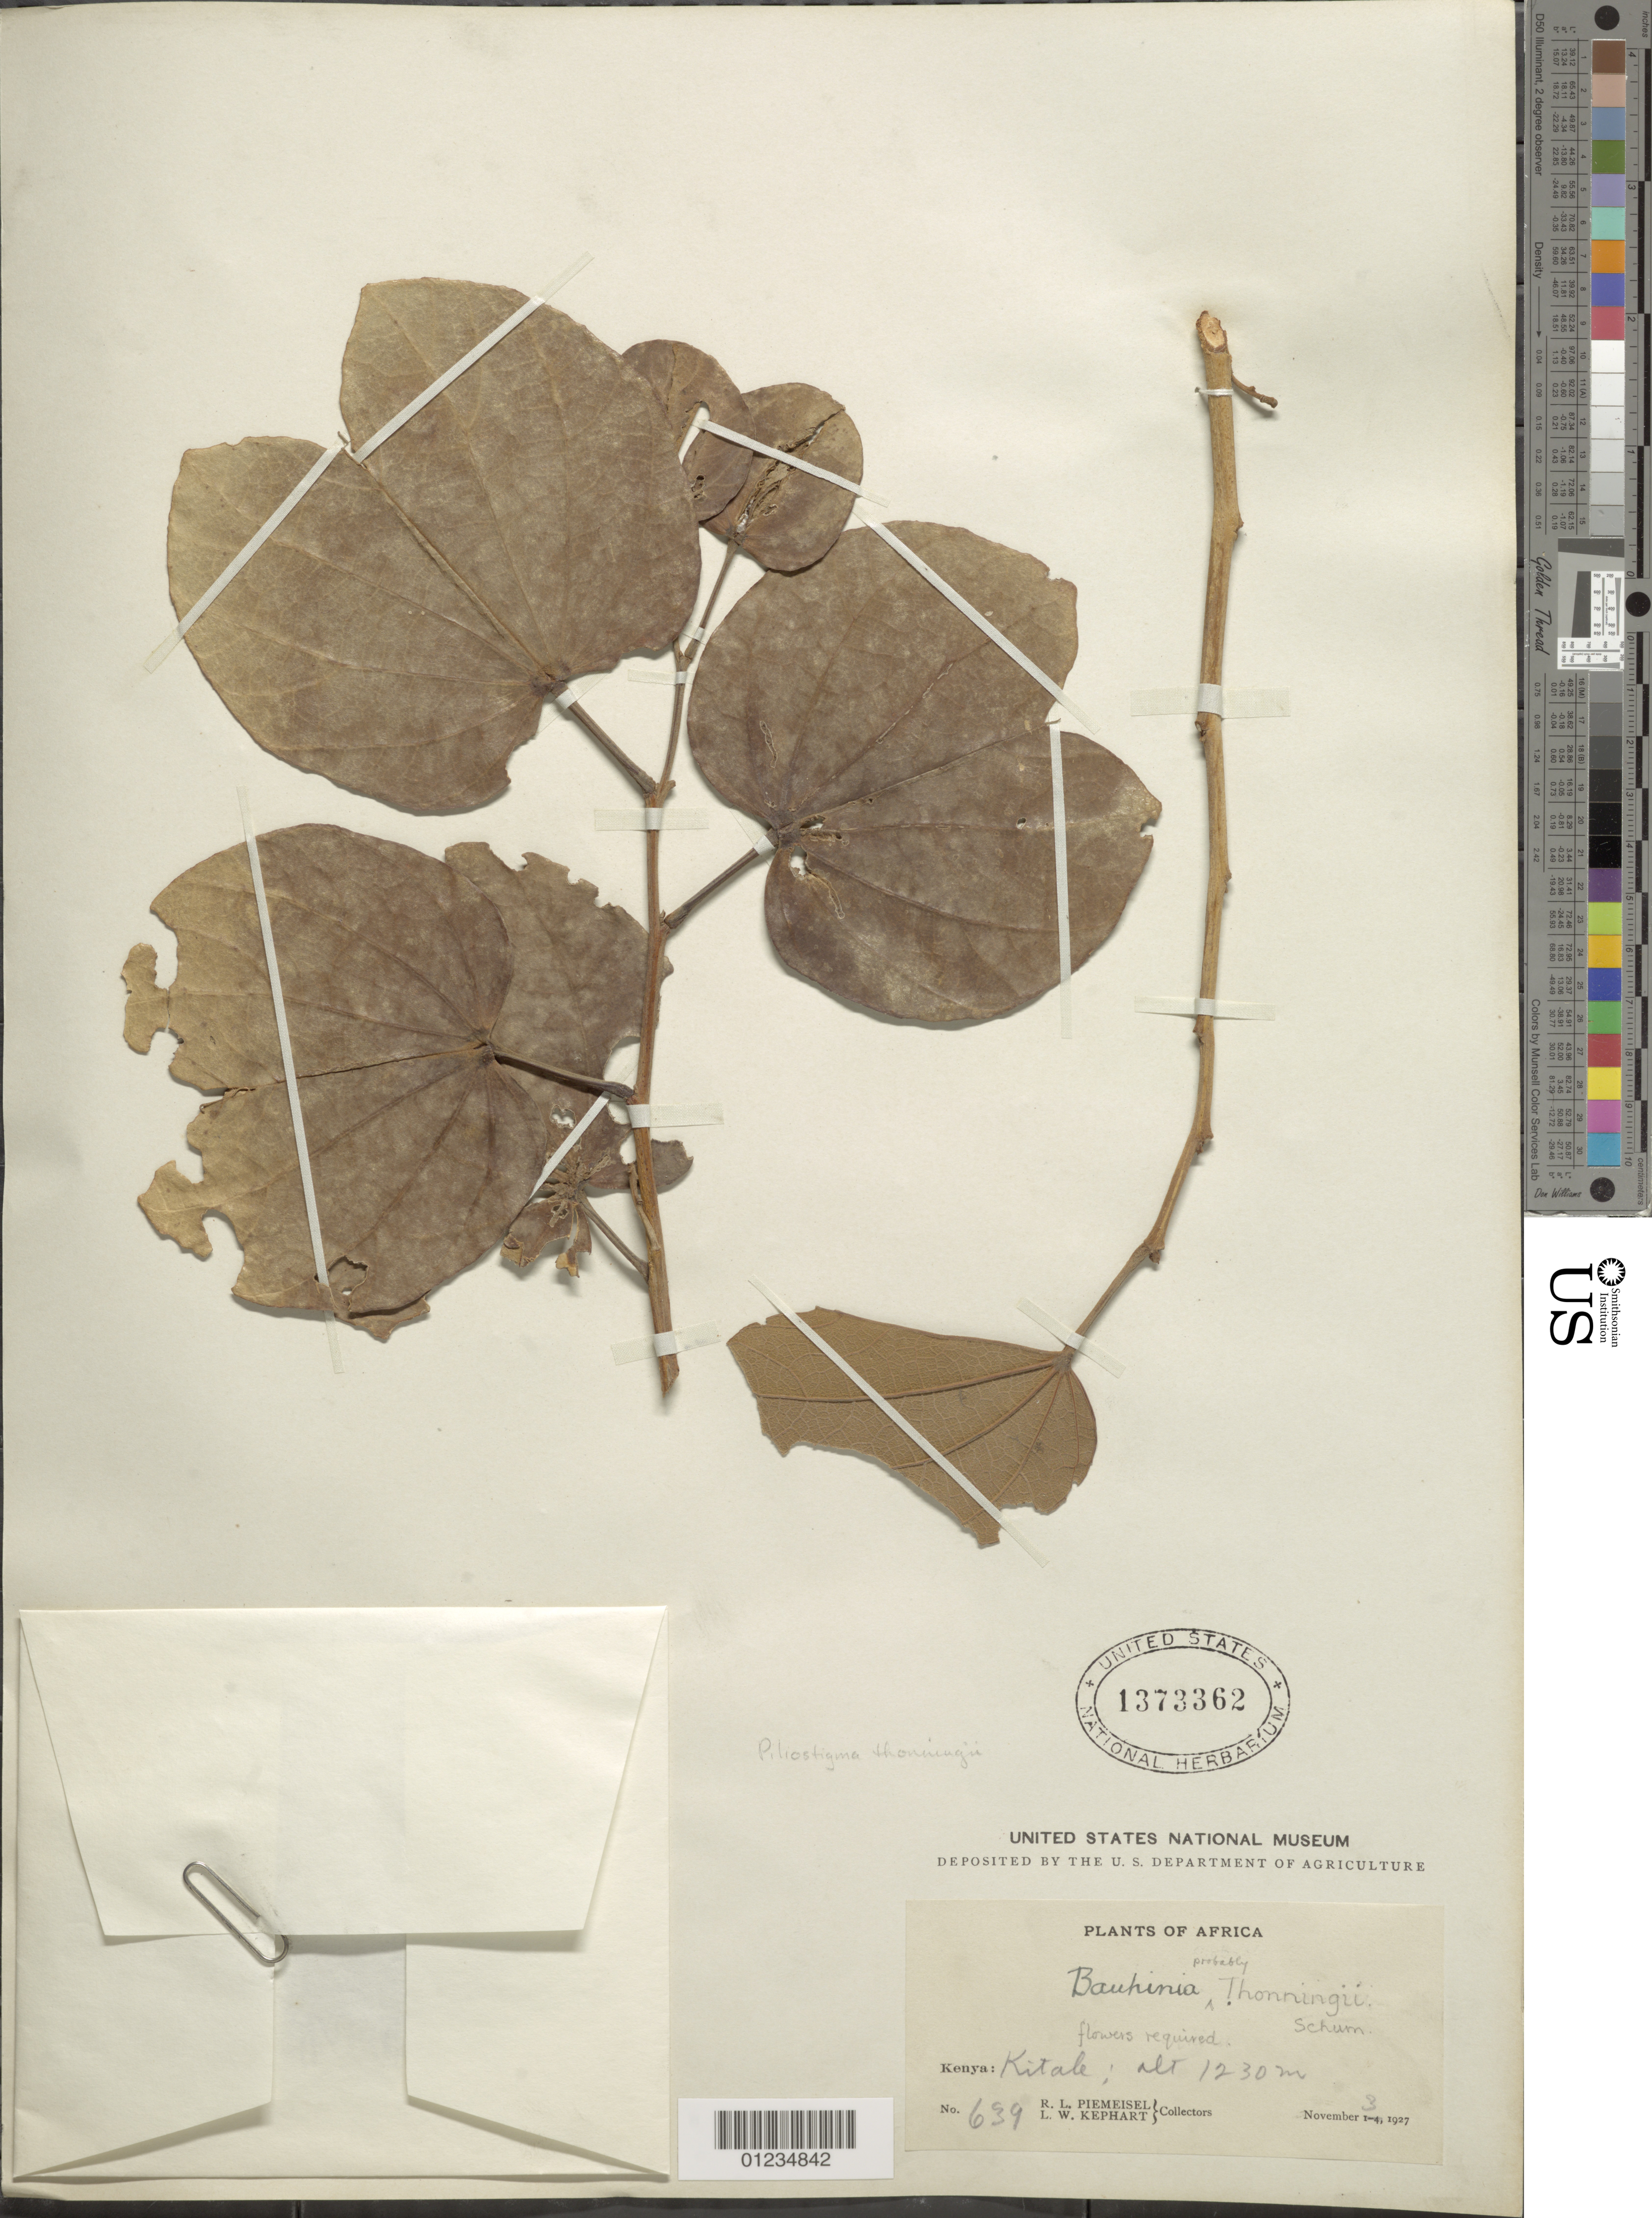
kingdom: Plantae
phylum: Tracheophyta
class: Magnoliopsida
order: Fabales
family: Fabaceae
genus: Piliostigma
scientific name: Piliostigma thonningii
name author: (Schumach.) Milne-Redh.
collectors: R. L. Piemeisel & L. W. Kephart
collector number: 639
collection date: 1927-11-03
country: Kenya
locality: Kitale.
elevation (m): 1230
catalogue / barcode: US 1373362